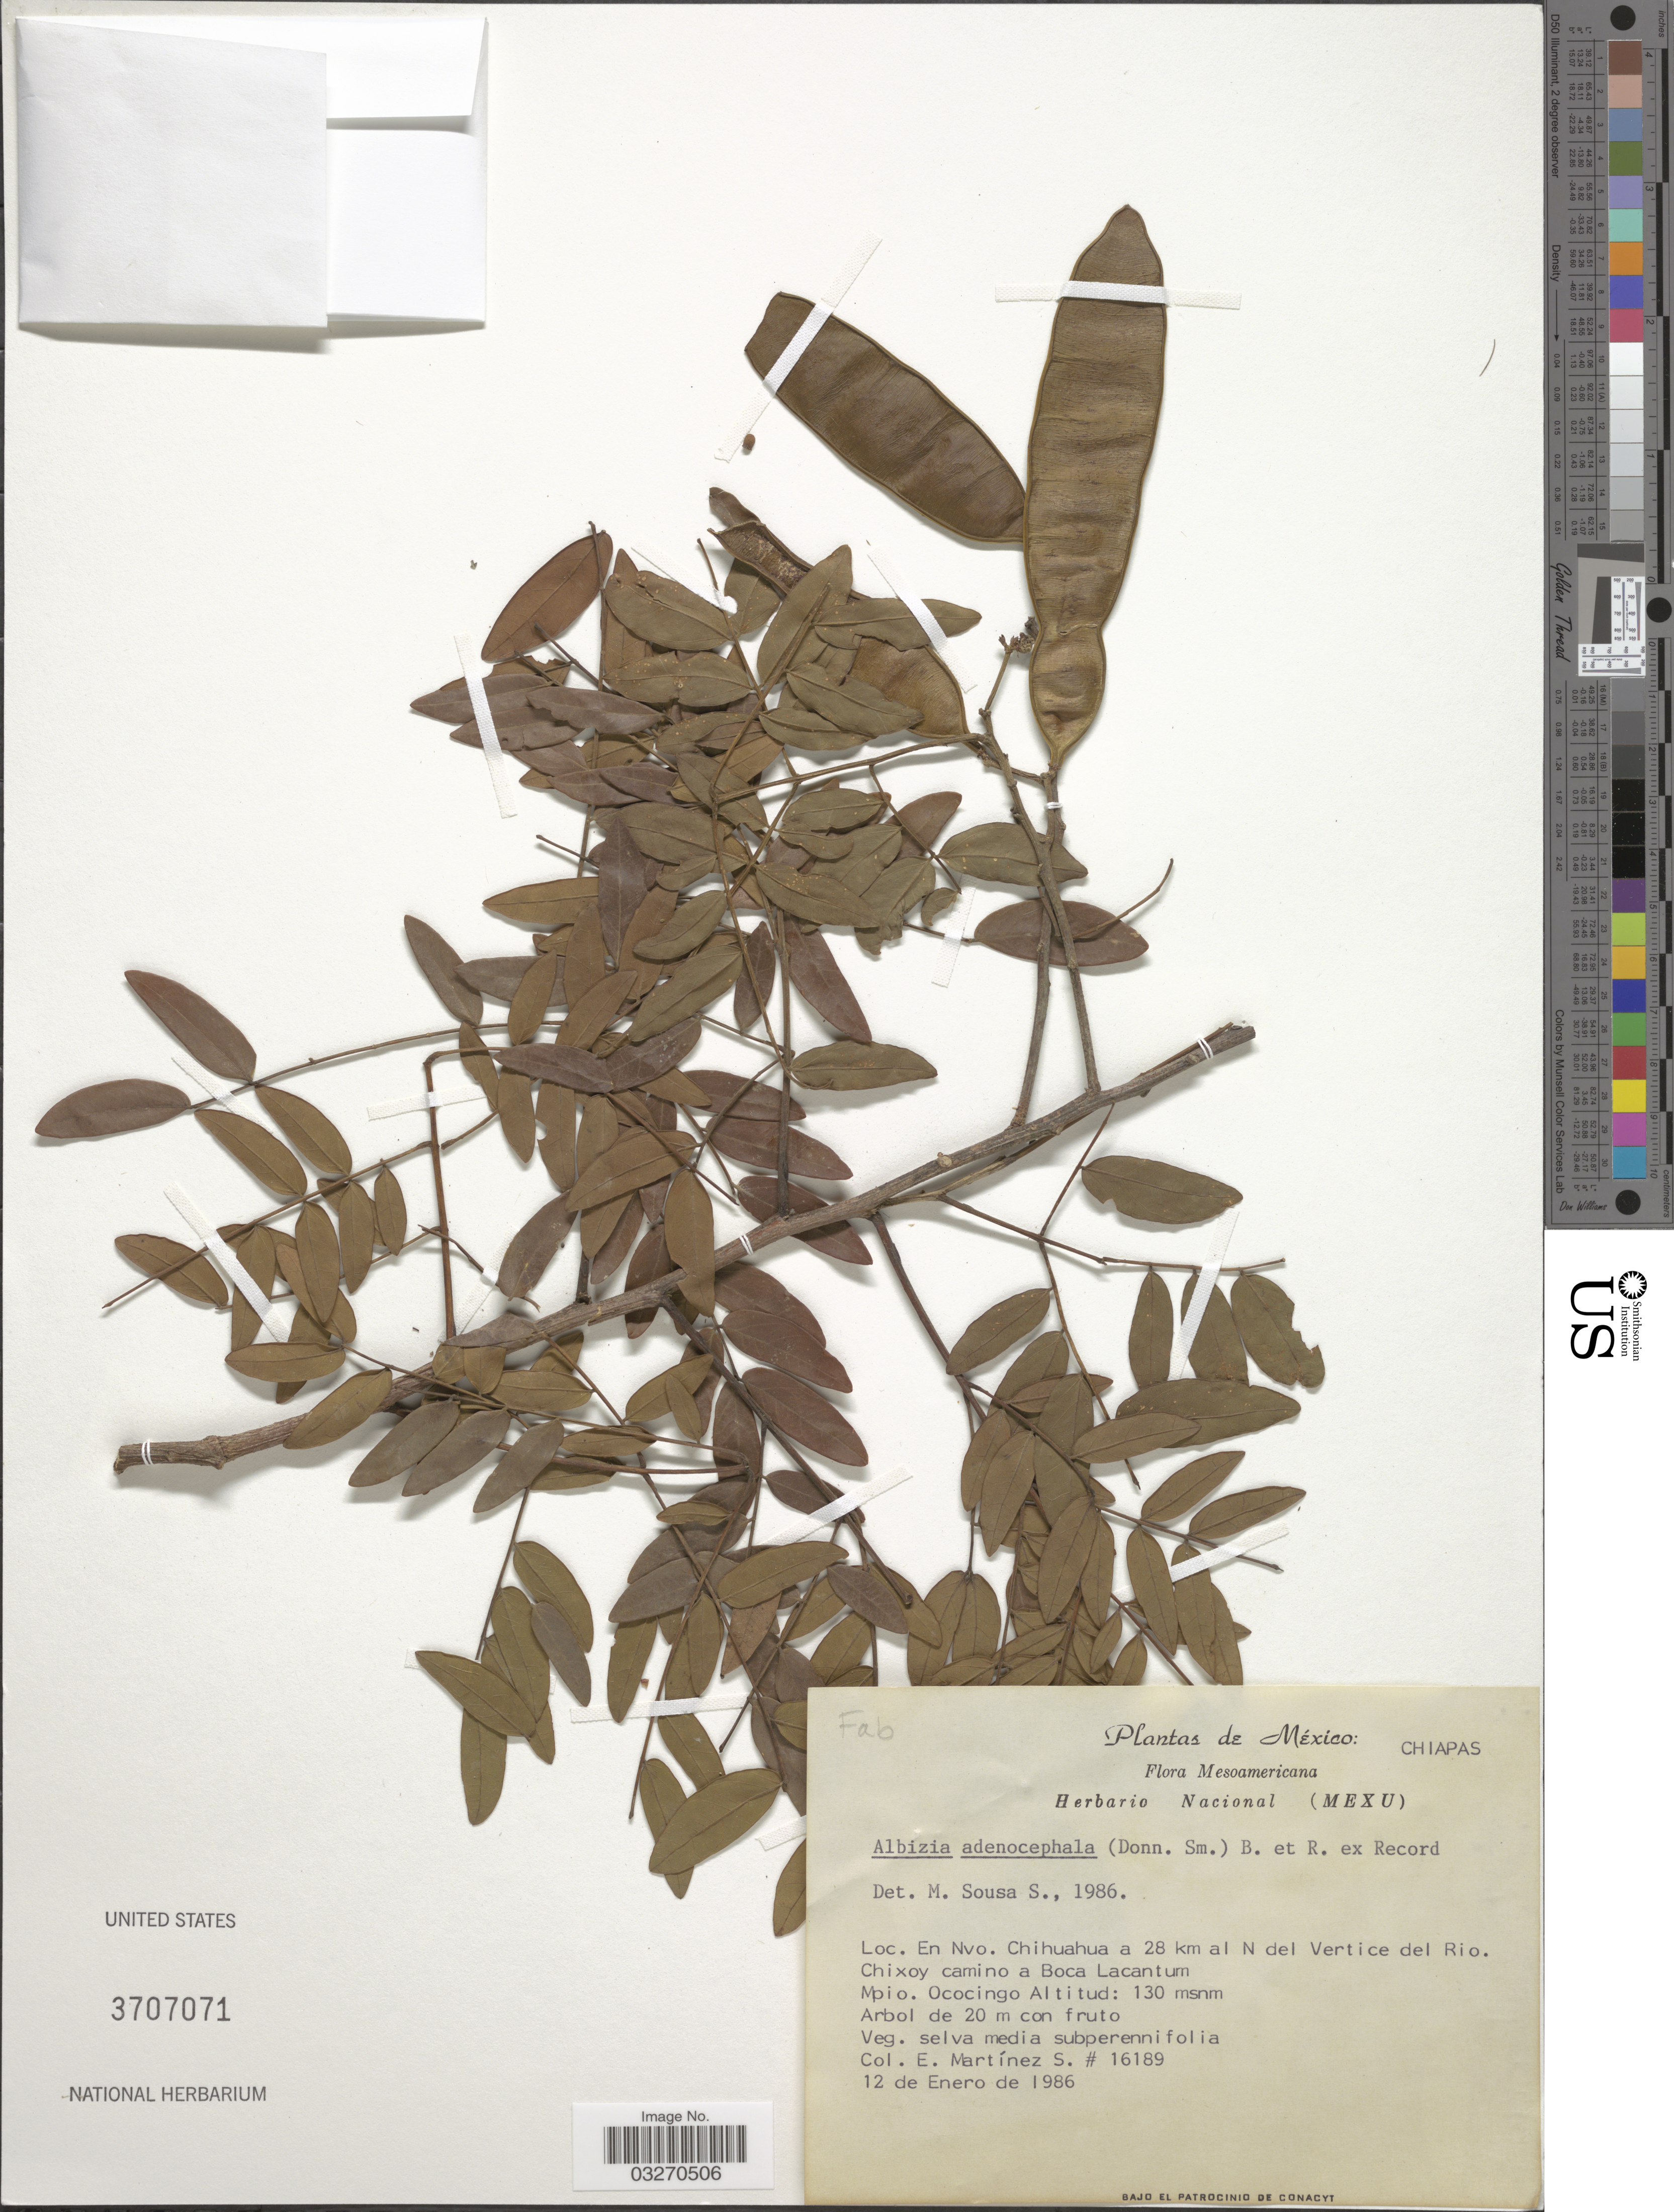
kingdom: Plantae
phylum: Tracheophyta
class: Magnoliopsida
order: Fabales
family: Fabaceae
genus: Pseudalbizzia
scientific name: Pseudalbizzia adinocephala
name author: (Donn. Sm.) Koenen & Duno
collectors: E. M. Martínez S.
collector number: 16189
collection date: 1986-01-12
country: Mexico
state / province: Chiapas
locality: En Nvo. Chihuahua a 28 km al N del Vertice del Rio. Chixoy camino a Boca Lacantum. Mpio. Ococingo.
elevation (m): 130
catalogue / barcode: US 3707071